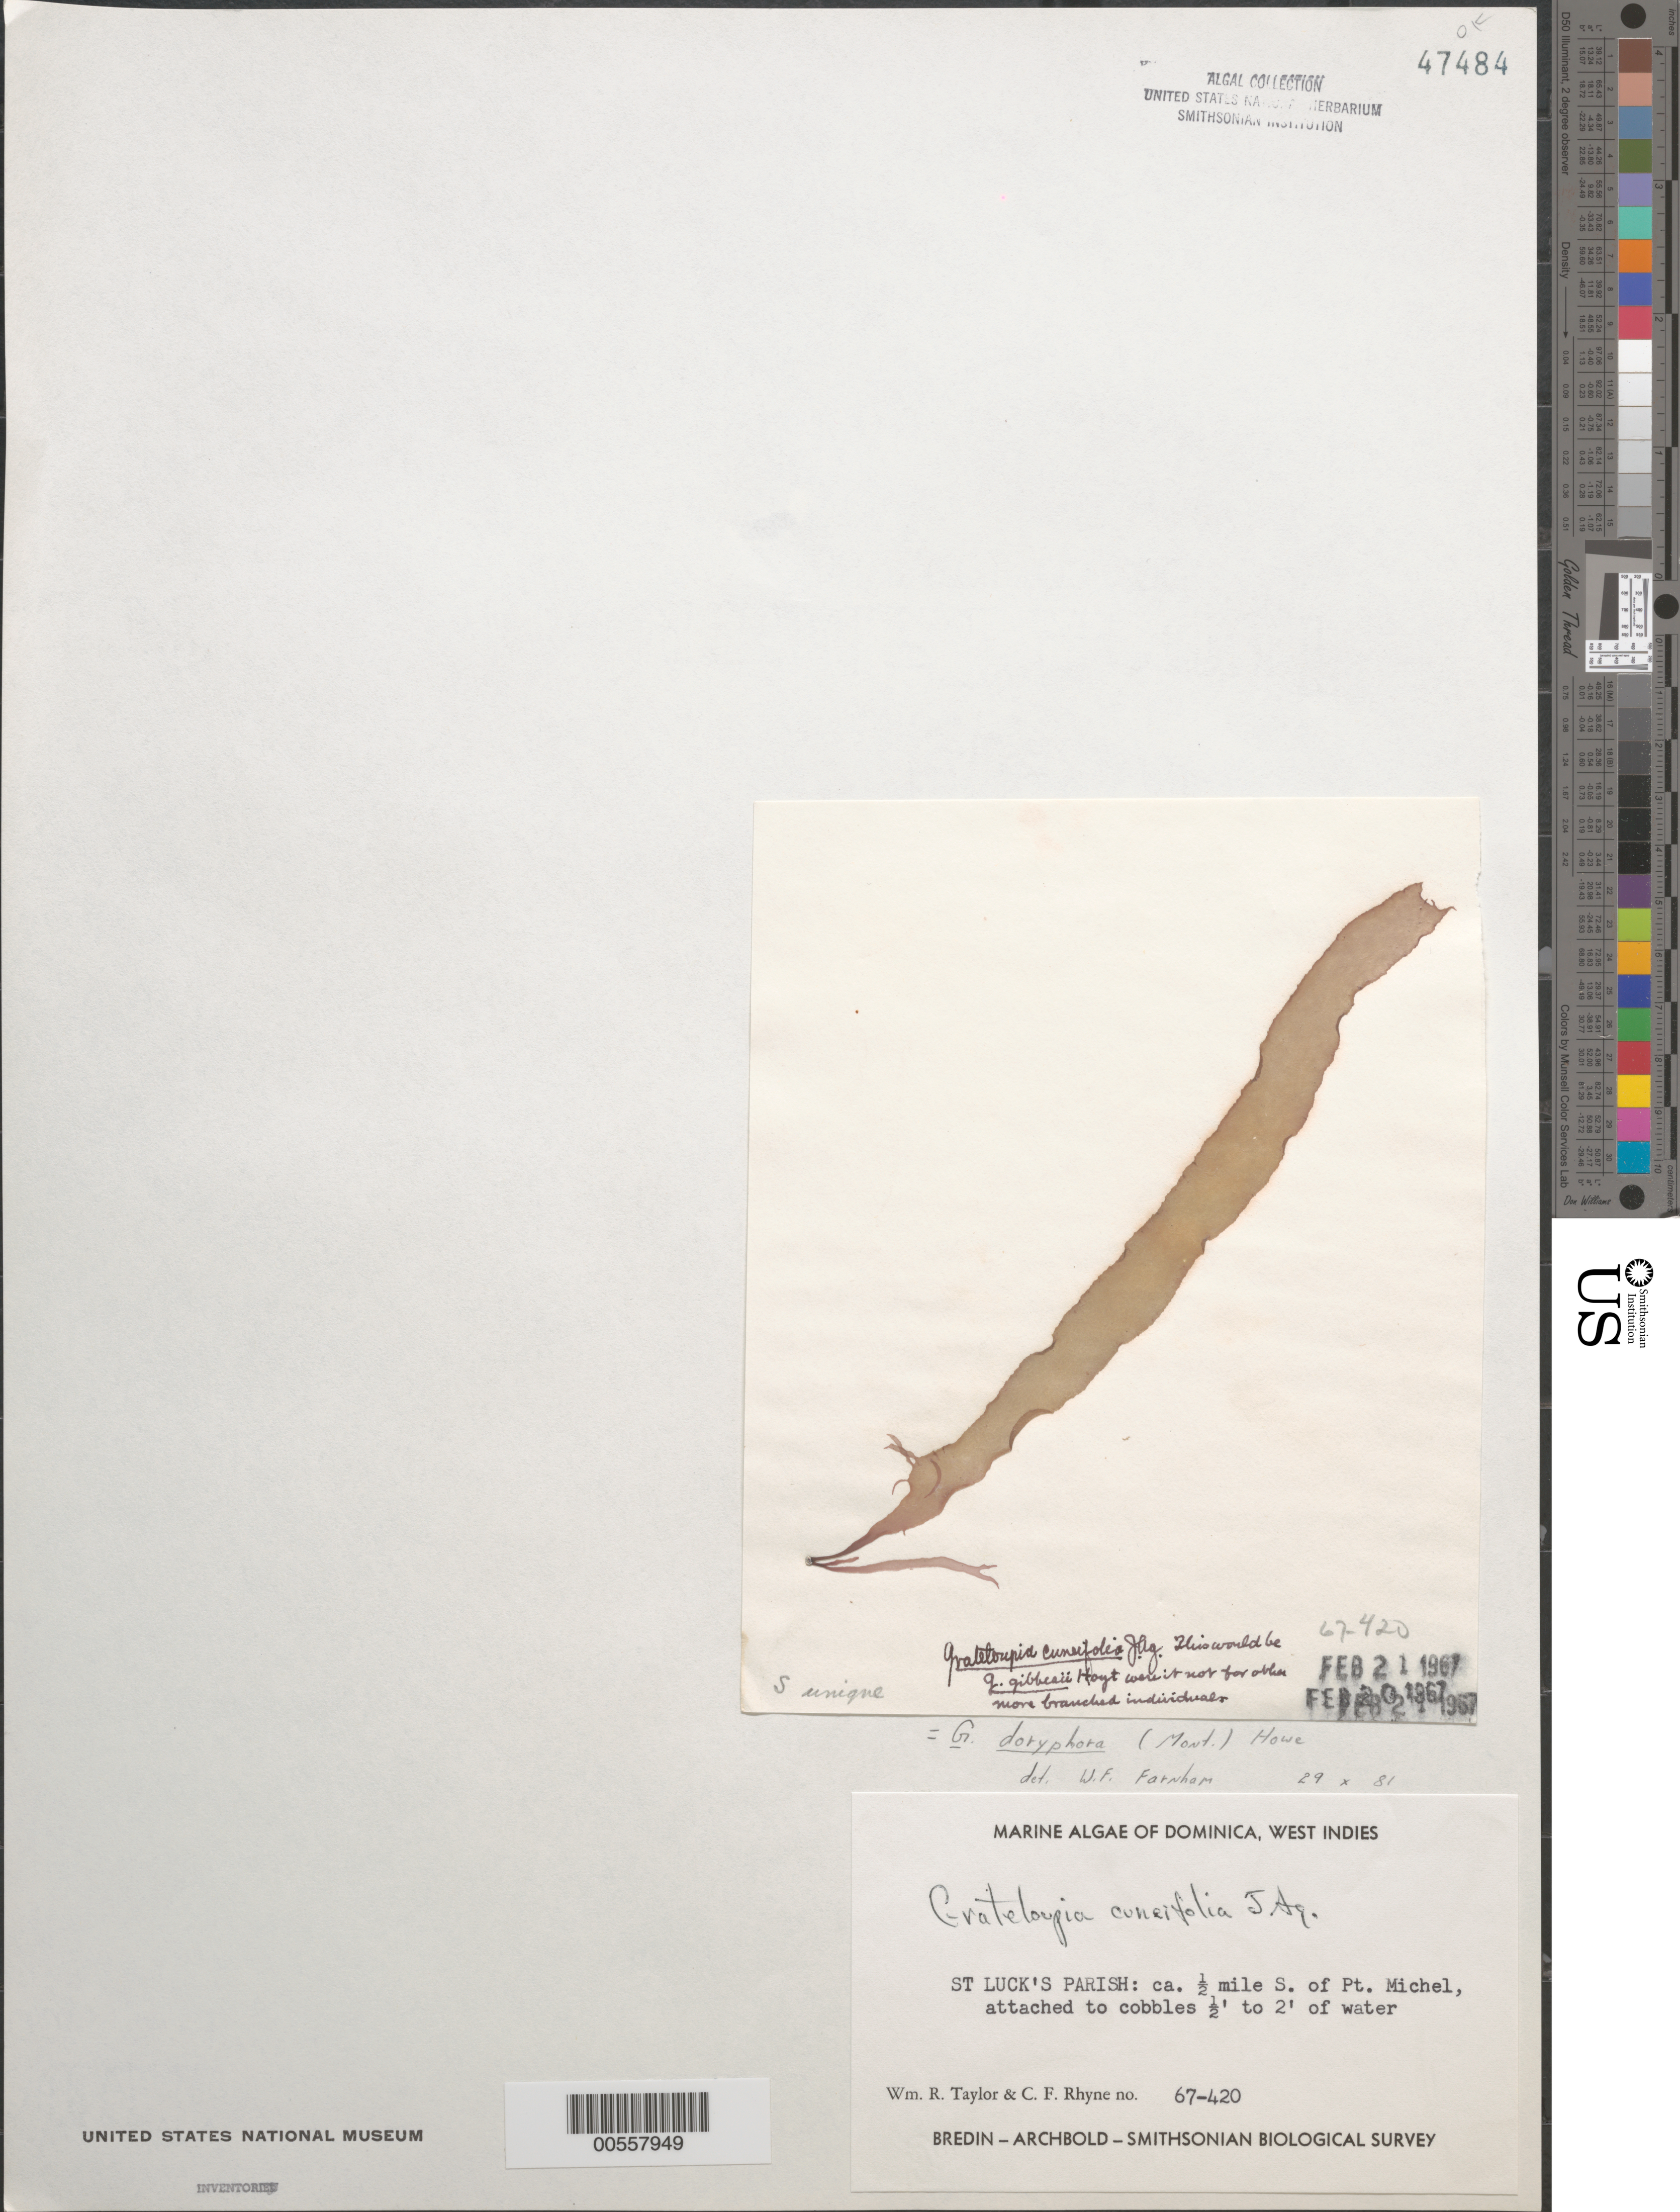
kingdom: Plantae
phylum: Rhodophyta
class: Florideophyceae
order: Halymeniales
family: Halymeniaceae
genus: Grateloupia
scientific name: Grateloupia doryphora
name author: (Mont.) Howe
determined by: Farnham, W. F.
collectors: W. R. Taylor & C. Rhyne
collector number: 67-420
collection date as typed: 20 Feb 1967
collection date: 1967-02-20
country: Dominica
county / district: St. Luke's Parish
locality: Ca. 0.5 mile south of Pointe Michel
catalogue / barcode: US 47484